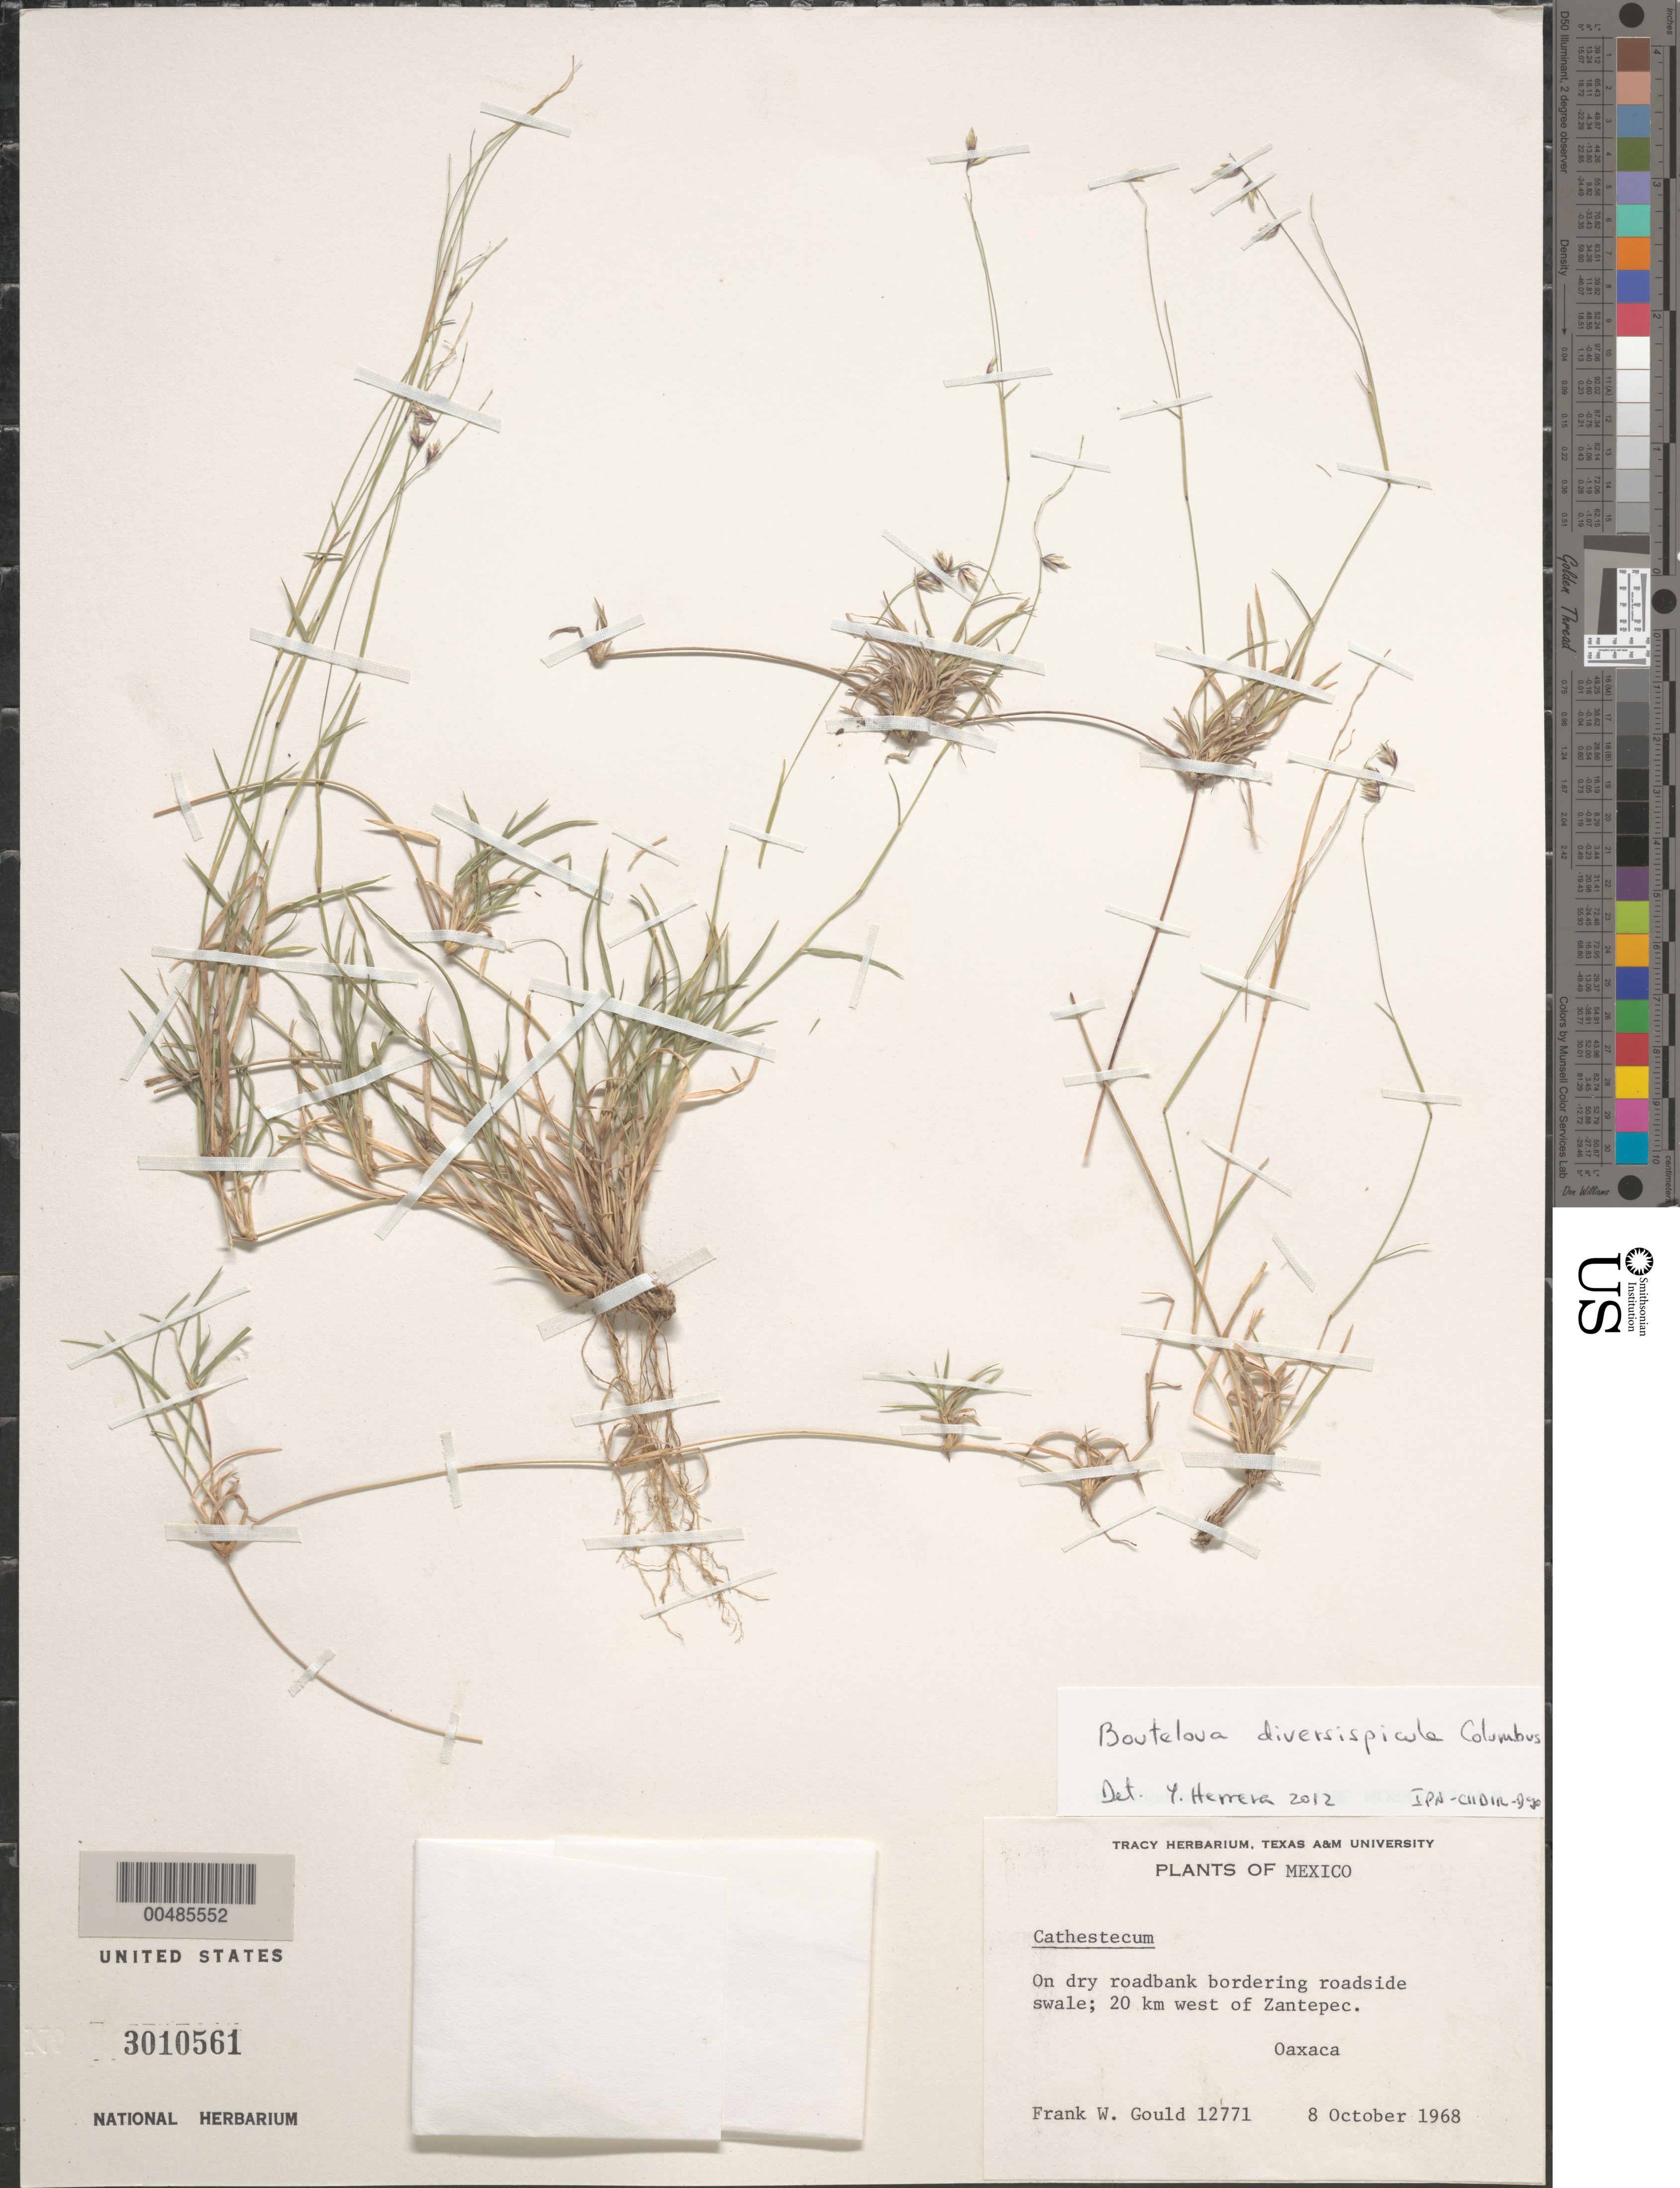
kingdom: Plantae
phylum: Tracheophyta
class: Liliopsida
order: Poales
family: Poaceae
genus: Bouteloua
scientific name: Bouteloua diversispicula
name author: Columbus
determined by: Herrera Arrieta, Y., (CIIDIR), Instituto Politecnico Nacional (MEXICO)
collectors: F. W. Gould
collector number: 12771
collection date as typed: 8 Oct 1968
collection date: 1968-10-08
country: Mexico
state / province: Oaxaca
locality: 20 km W of Zantepec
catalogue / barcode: US 3010561